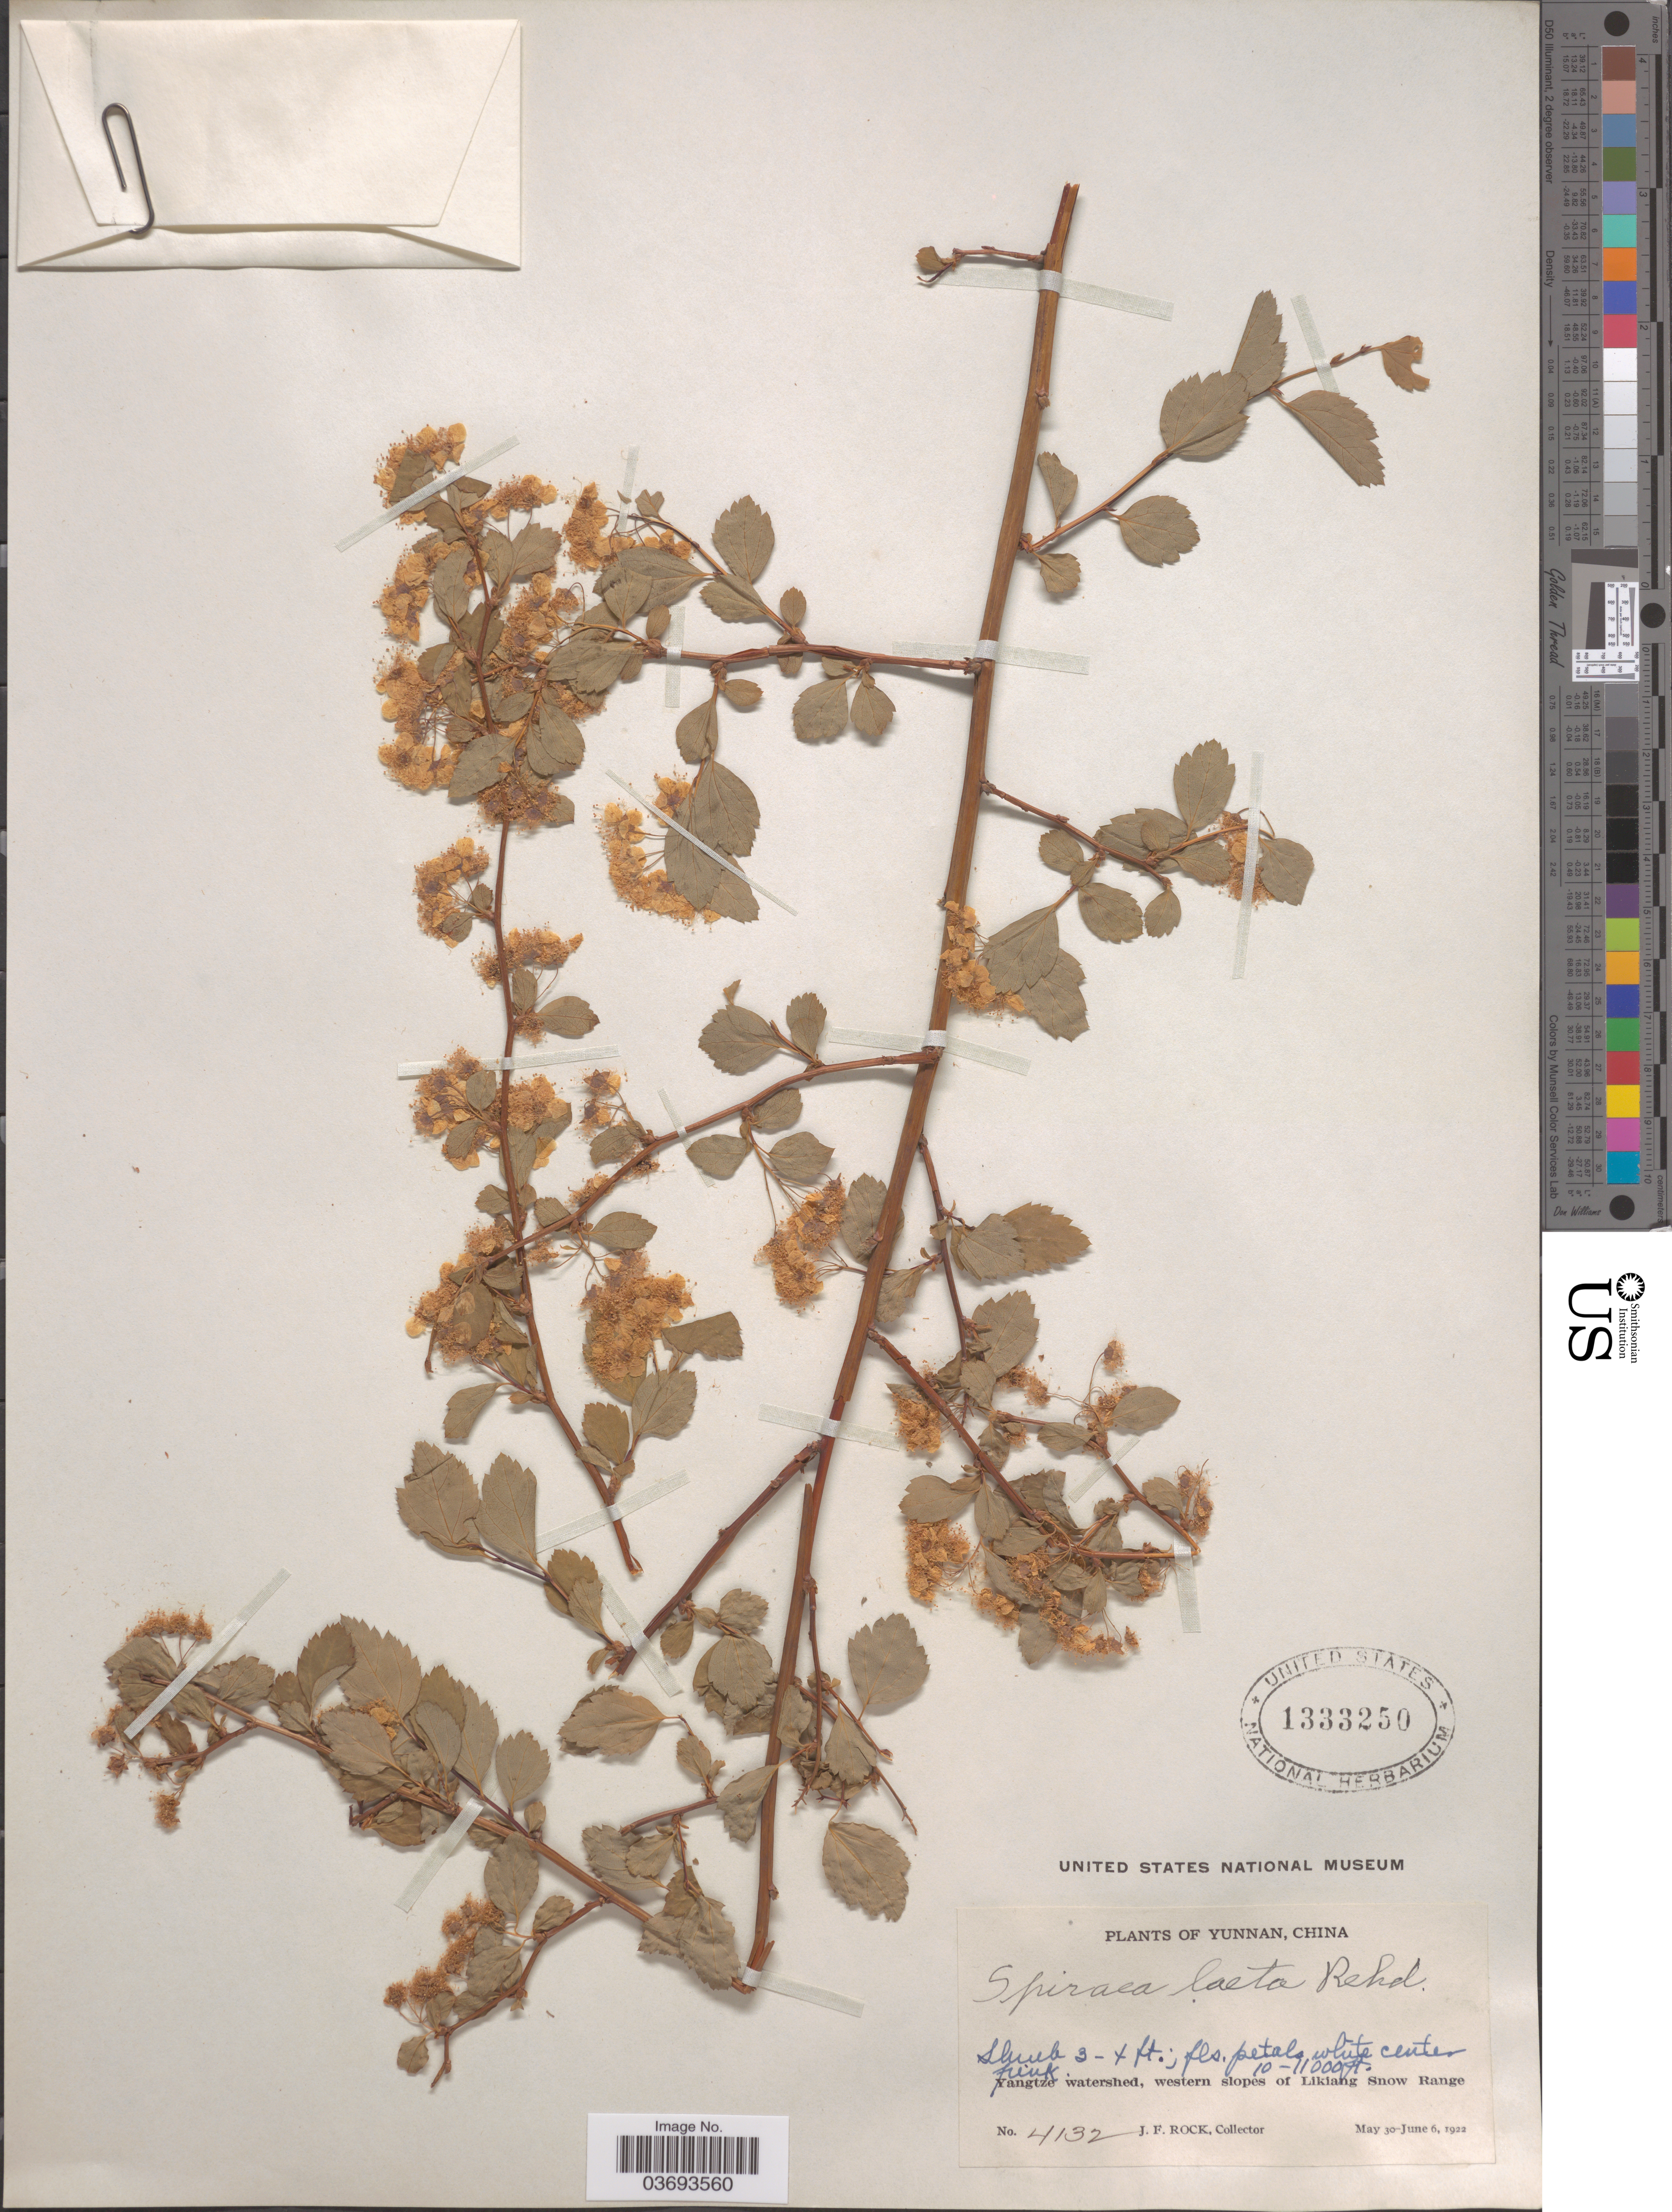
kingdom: Plantae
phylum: Tracheophyta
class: Magnoliopsida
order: Rosales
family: Rosaceae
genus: Spiraea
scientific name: Spiraea laeta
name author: Rehder in Sarg.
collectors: J. Rock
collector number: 4132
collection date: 1922-05-30/1922-06-06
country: China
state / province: Yunnan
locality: Yangtze watershed, western slopes of Likiang Snow Range.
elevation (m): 3048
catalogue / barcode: US 1333250